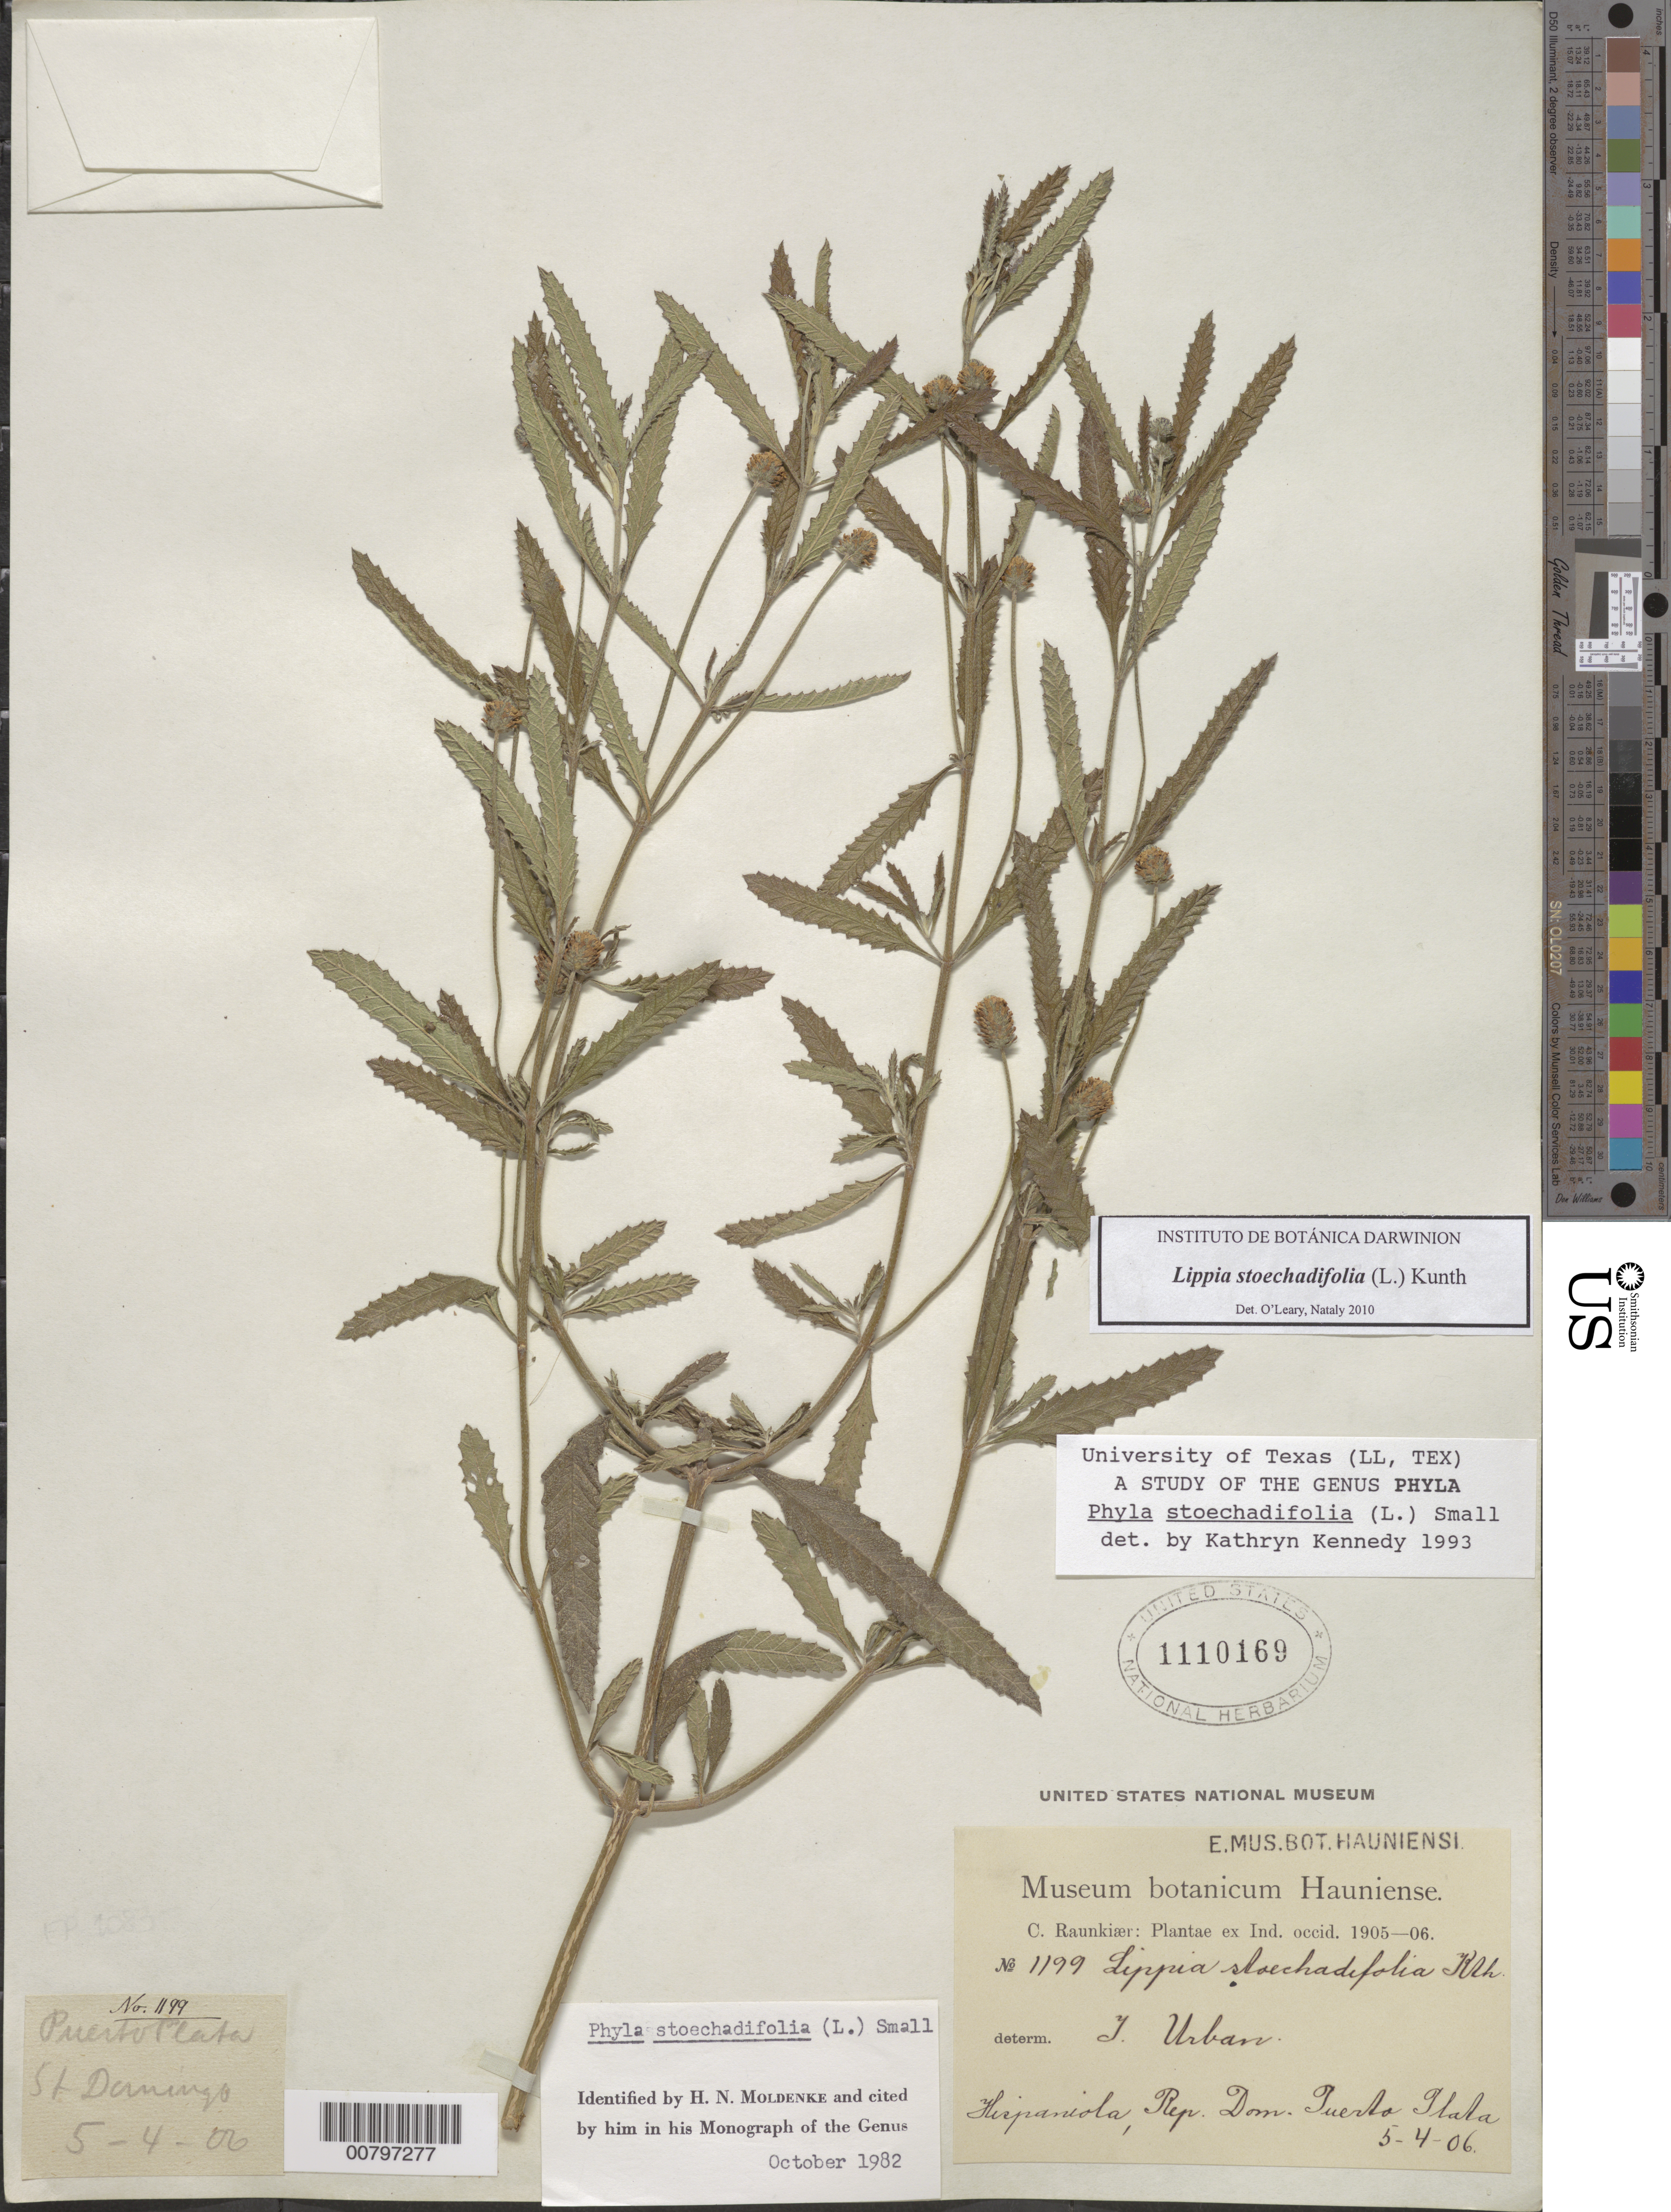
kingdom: Plantae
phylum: Tracheophyta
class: Magnoliopsida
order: Lamiales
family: Verbenaceae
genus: Phyla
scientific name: Phyla stoechadifolia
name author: (L.) Small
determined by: Kennedy, K.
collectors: C. C. Raunkiaer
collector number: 1199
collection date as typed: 05 Apr 1906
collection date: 1906-04-05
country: Dominican Republic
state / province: Puerto Plata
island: Hispaniola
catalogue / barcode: US 1110169